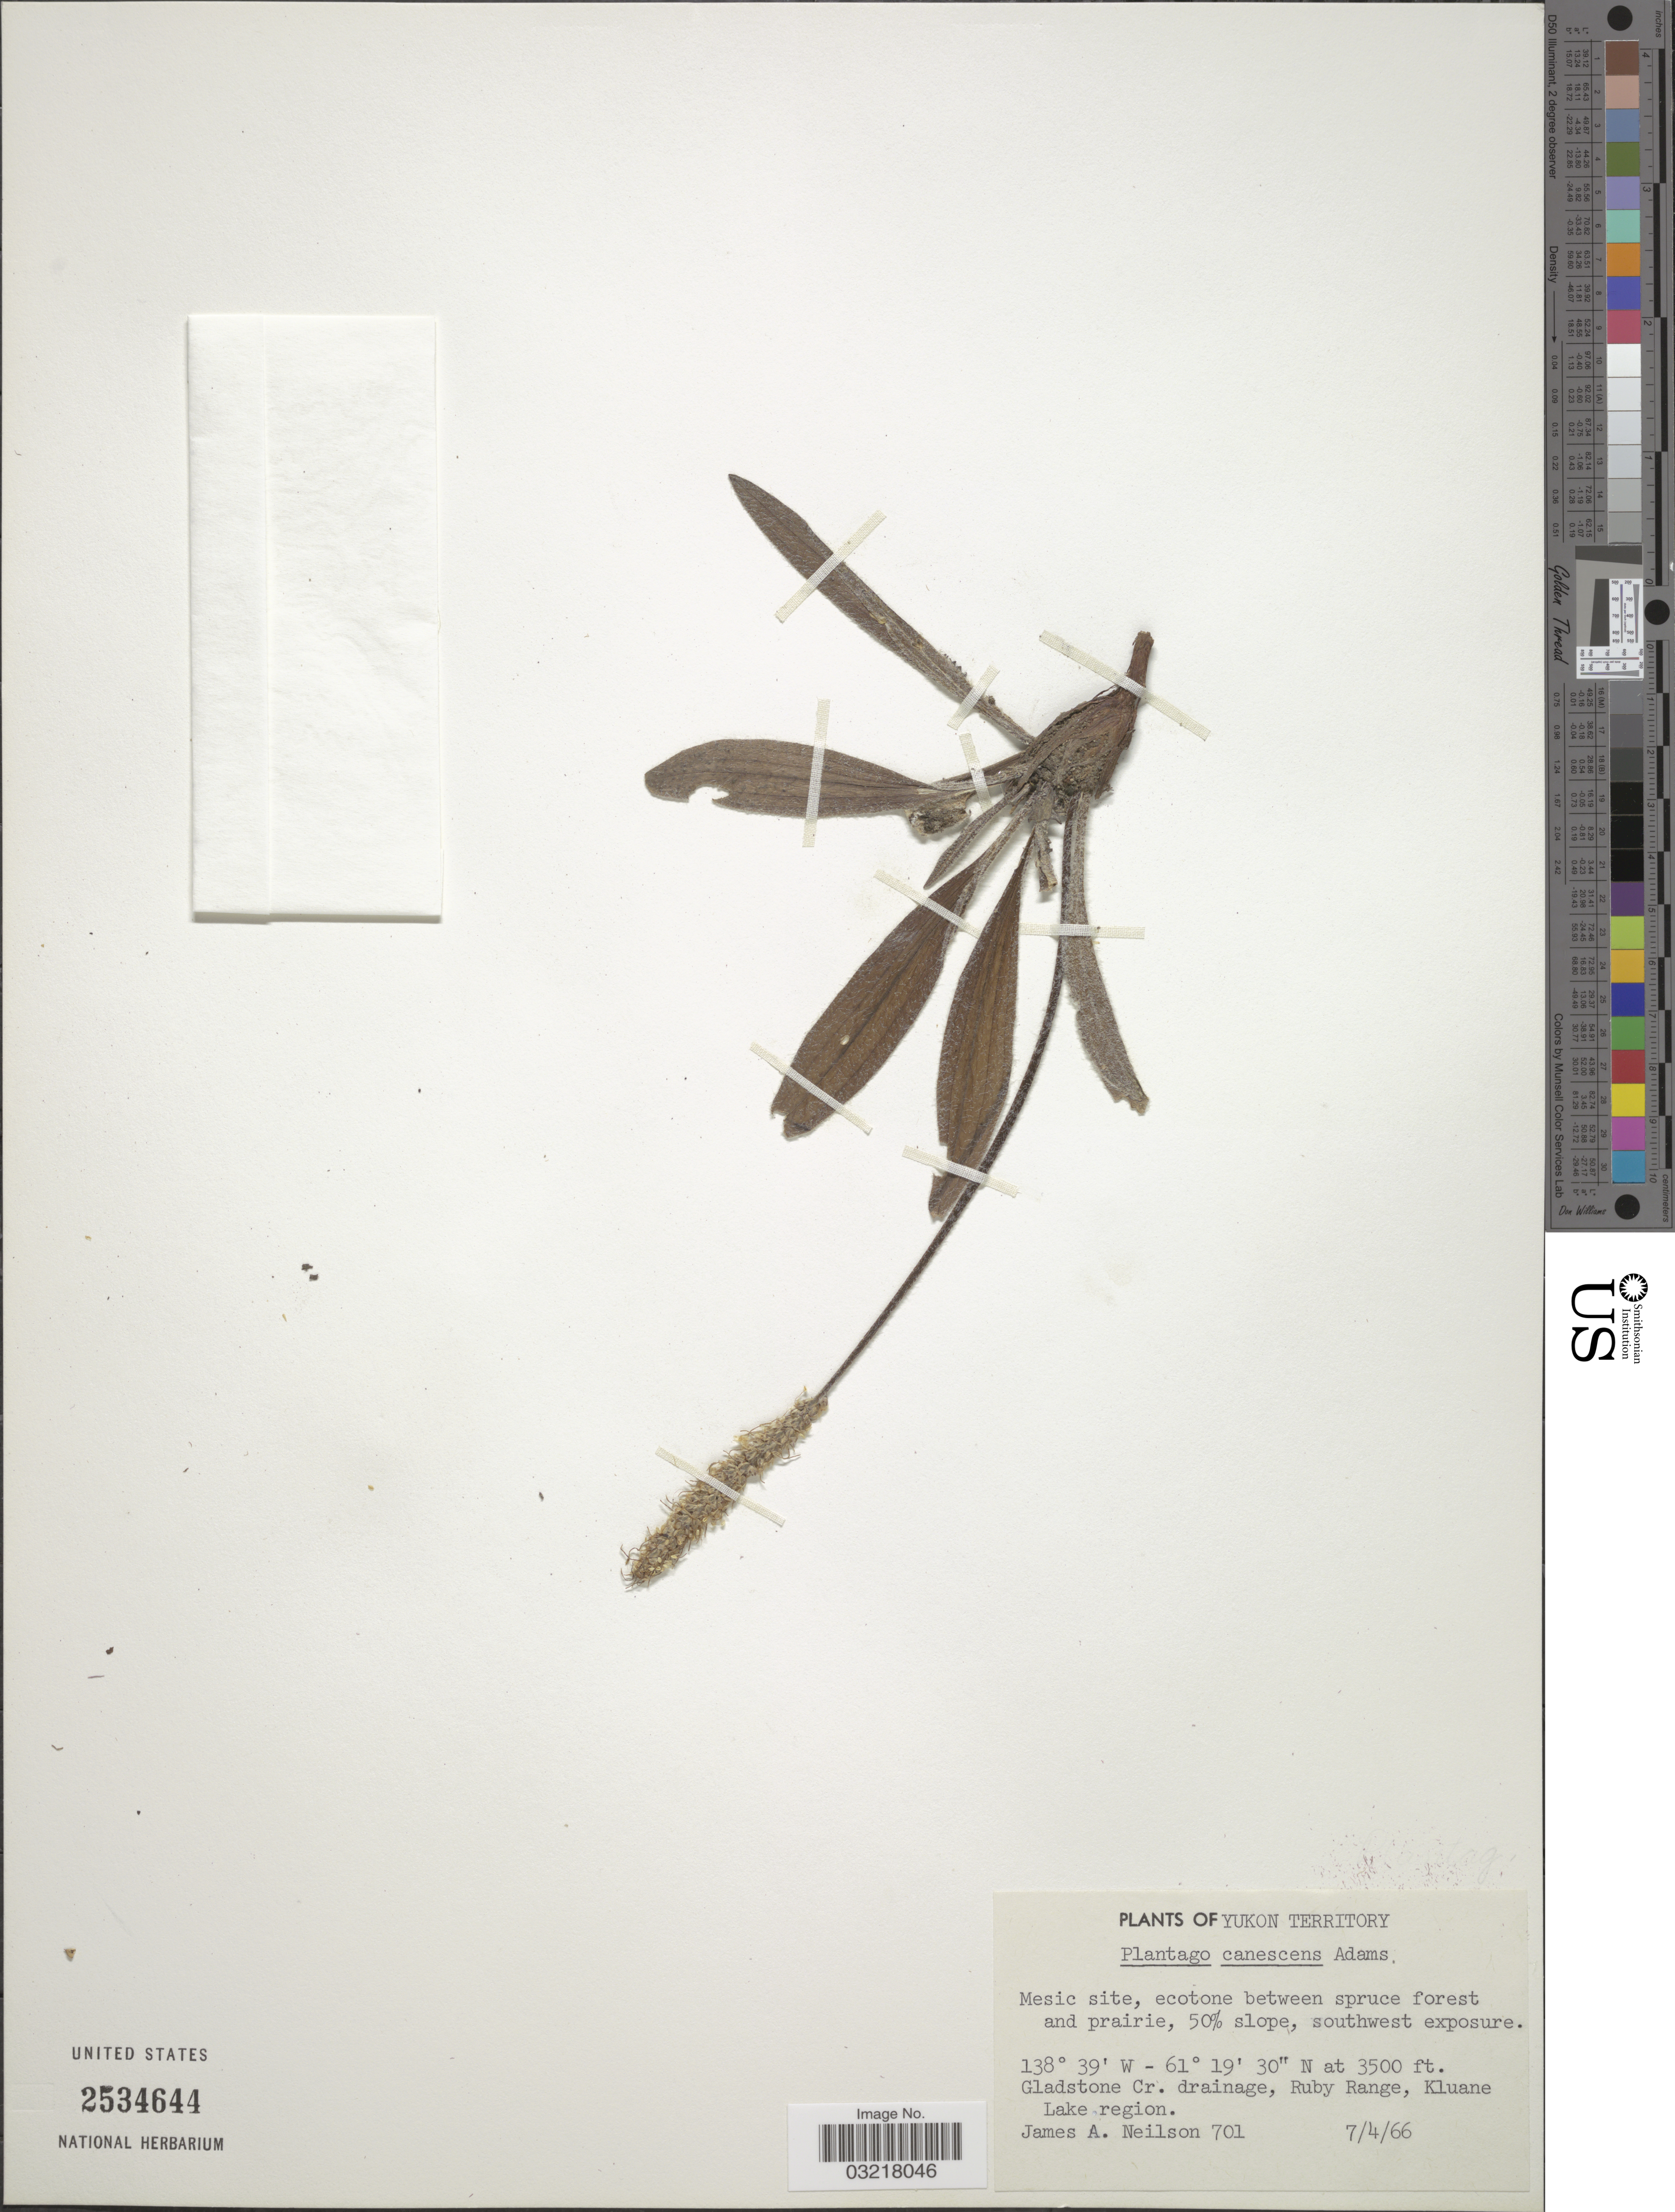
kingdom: Plantae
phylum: Tracheophyta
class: Magnoliopsida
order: Lamiales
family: Plantaginaceae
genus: Plantago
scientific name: Plantago canescens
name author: Adams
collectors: J. Neilson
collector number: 701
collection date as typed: Transcribed d/m/y: 4/7/66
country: Canada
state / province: Yukon Territory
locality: Gladstone Cr. drainage, Ruby Range, Kluane Lake region.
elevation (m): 1067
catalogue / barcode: US 2534644